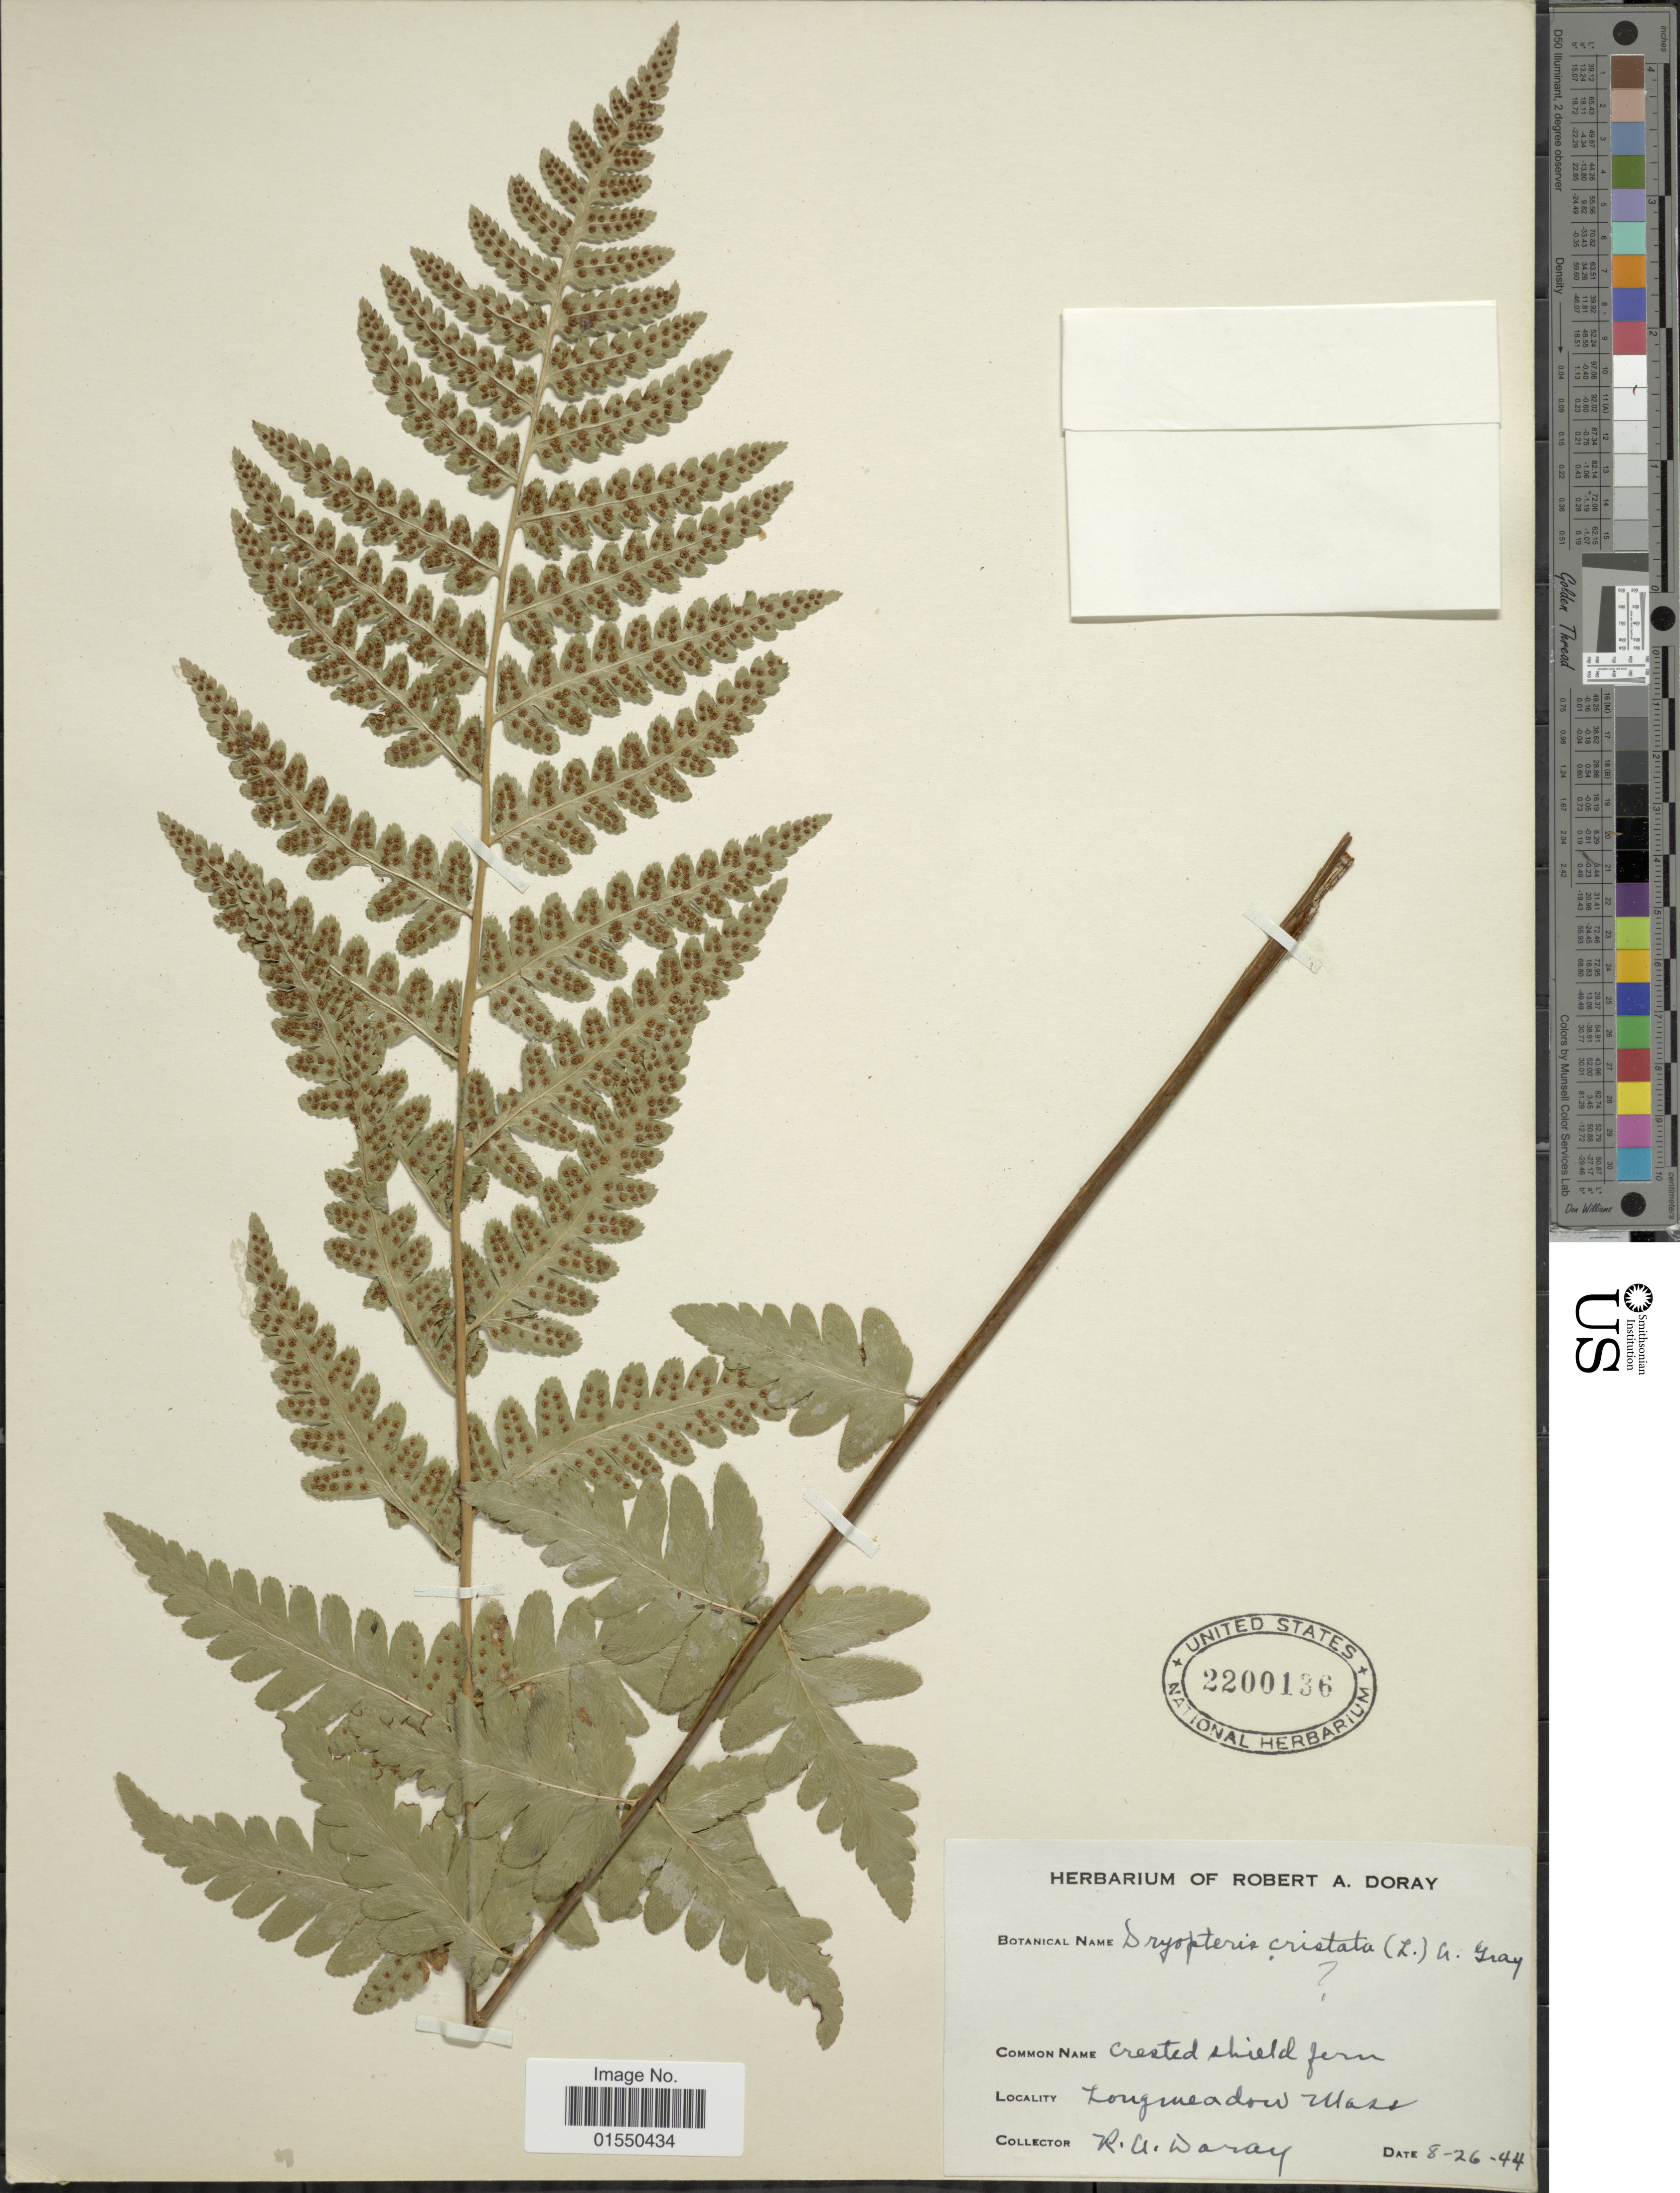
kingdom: Plantae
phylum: Tracheophyta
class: Polypodiopsida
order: Polypodiales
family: Dryopteridaceae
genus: Dryopteris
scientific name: Dryopteris cristata var. spinulosa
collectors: R. Doray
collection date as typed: Transcribed d/m/y: 26/8/44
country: United States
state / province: Massachusetts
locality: Longmeadow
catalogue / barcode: US 2200136